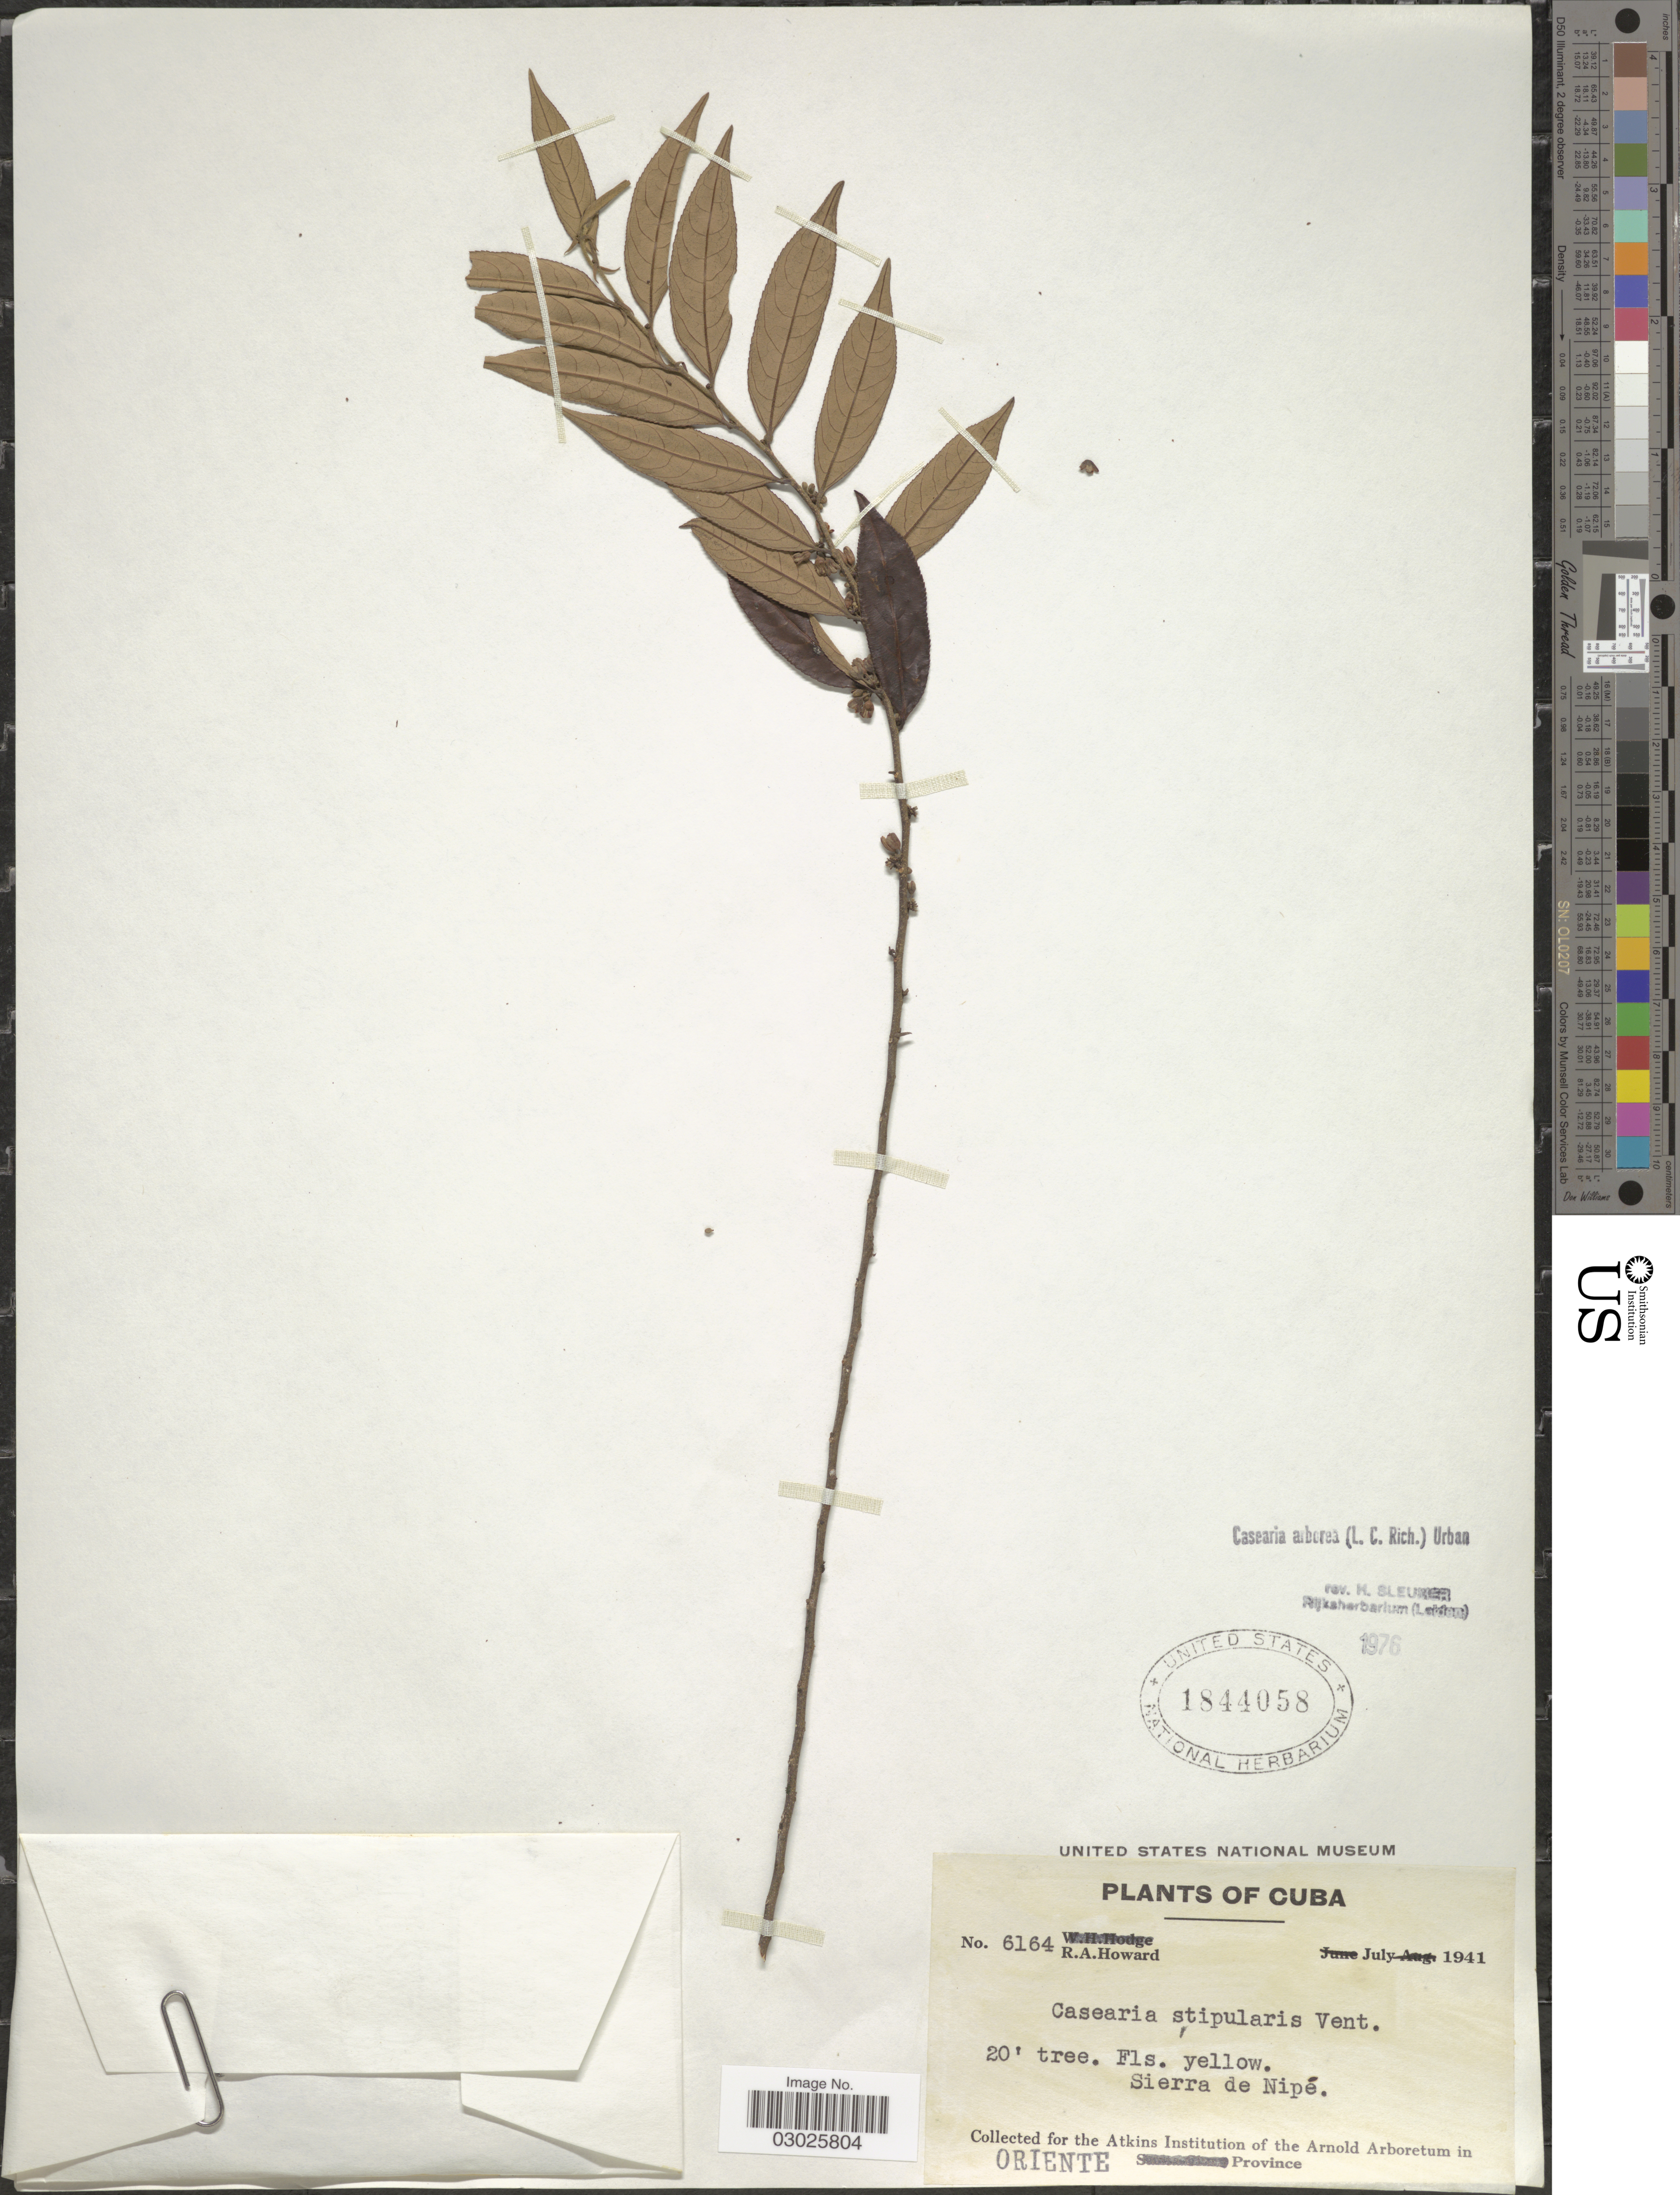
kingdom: Plantae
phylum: Tracheophyta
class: Magnoliopsida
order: Malpighiales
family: Salicaceae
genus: Casearia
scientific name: Casearia arborea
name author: (Rich.) Urb.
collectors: R. A. Howard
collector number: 6164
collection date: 1941-07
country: Cuba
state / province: Oriente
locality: Sierra de Nipé.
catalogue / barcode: US 1844058